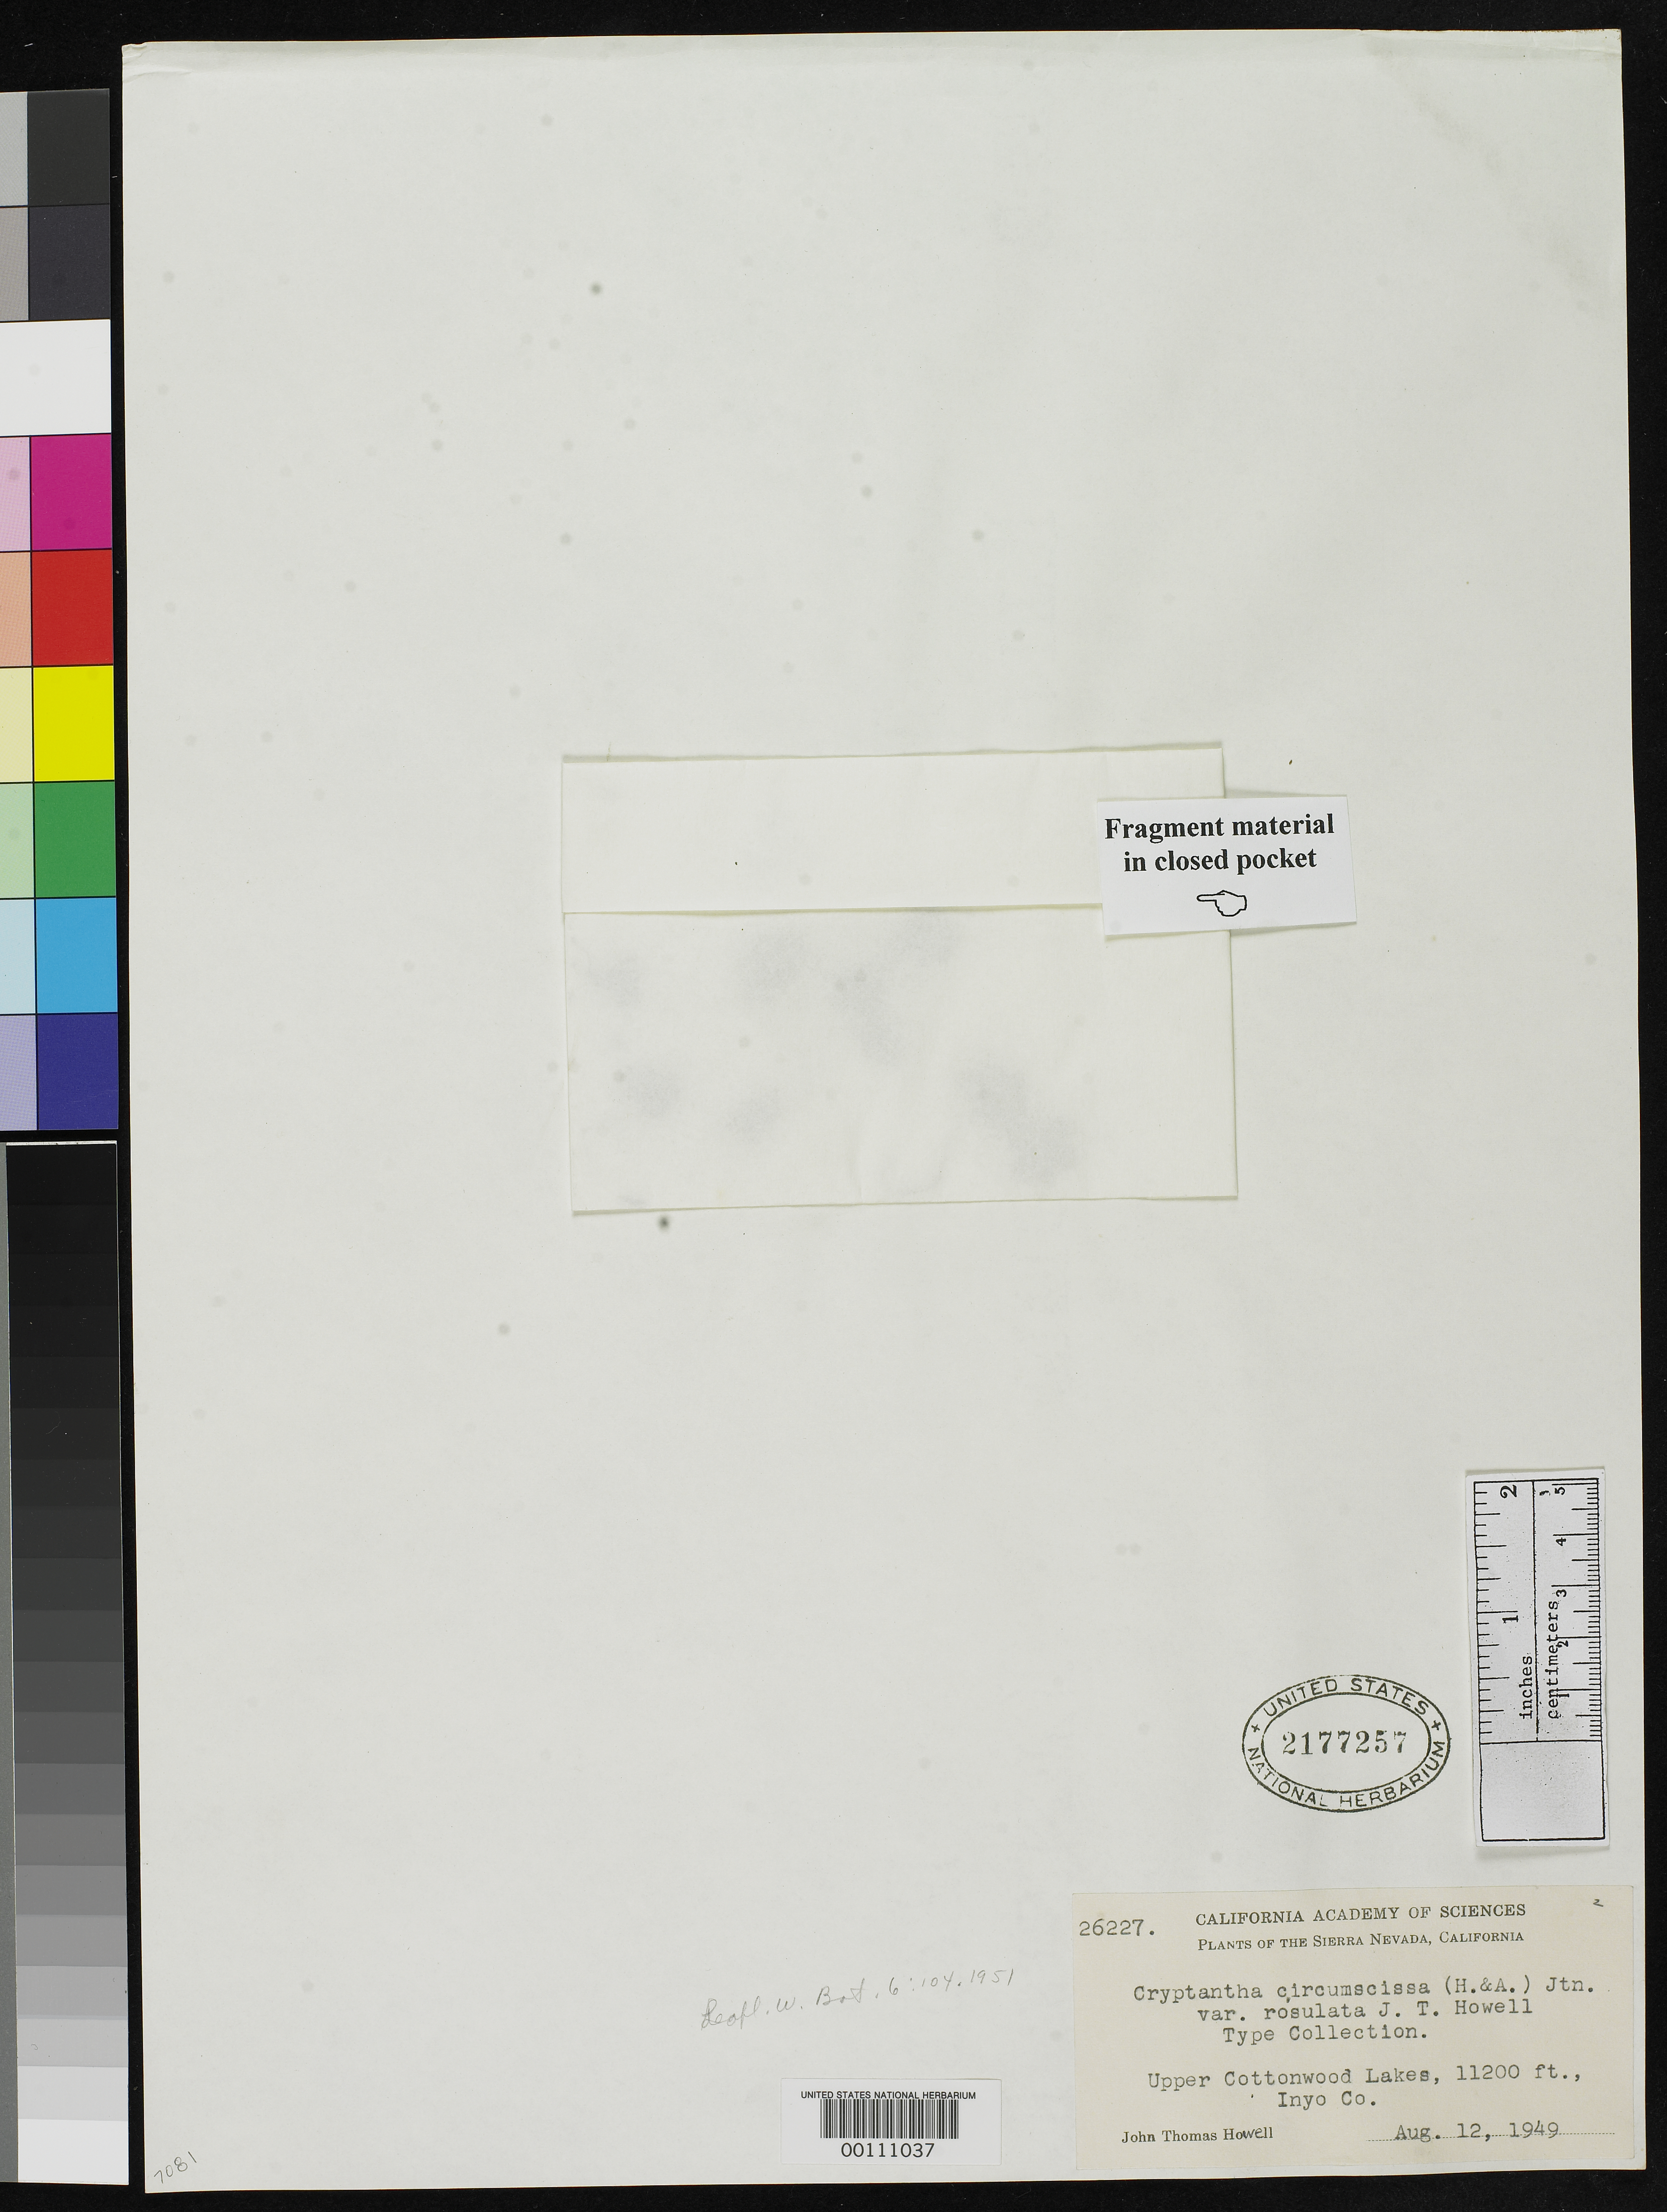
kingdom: Plantae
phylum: Tracheophyta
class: Magnoliopsida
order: Boraginales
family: Boraginaceae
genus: Cryptantha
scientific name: Cryptantha circumscissa subsp. rosulata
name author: J.T. Howell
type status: Isotype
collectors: J. T. Howell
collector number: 26227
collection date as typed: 12 Aug 1949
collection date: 1949-08-12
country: United States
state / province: California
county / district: Inyo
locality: Upper Cotton-Wood lakes; alt. 11200 ft.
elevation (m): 3414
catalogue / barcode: US 2177257